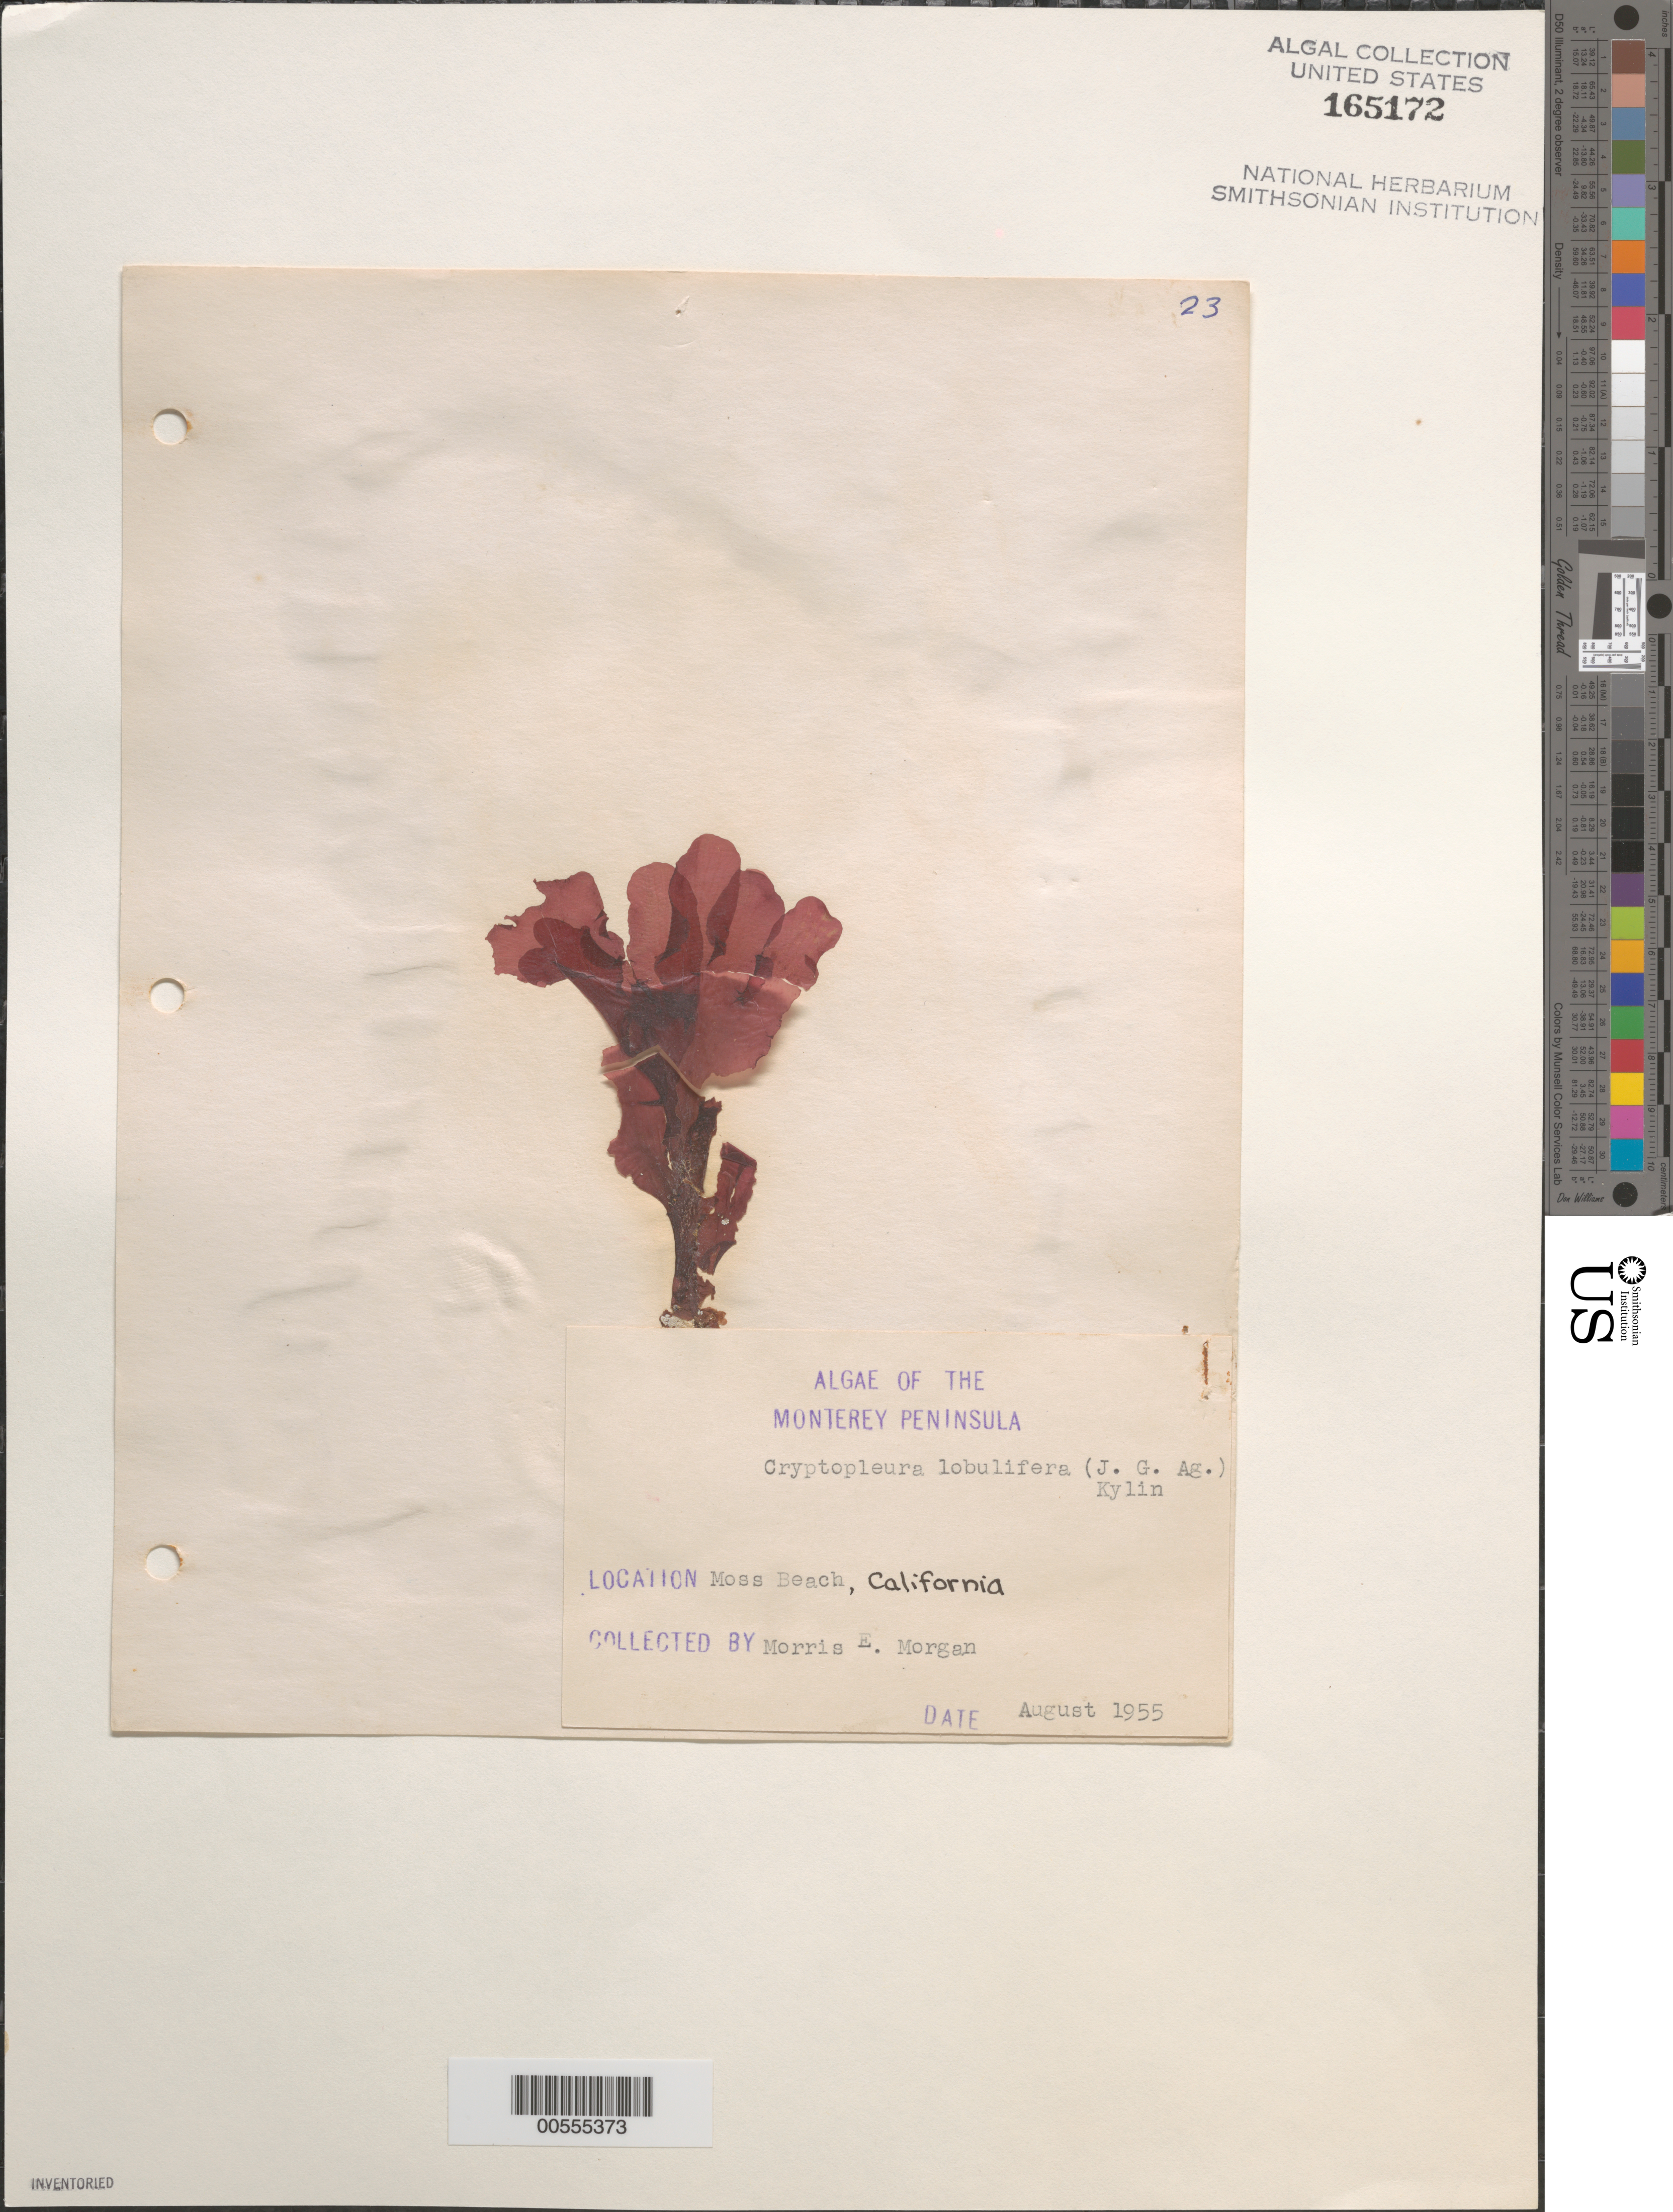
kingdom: Plantae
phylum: Rhodophyta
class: Florideophyceae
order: Ceramiales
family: Delesseriaceae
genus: Cryptopleura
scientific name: Cryptopleura lobulifera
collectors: M. Morgan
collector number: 23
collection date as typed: Aug 1955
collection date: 1955-08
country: United States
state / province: California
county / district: Monterey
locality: Moss Beach, Monterey Peninsula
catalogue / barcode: US 165172